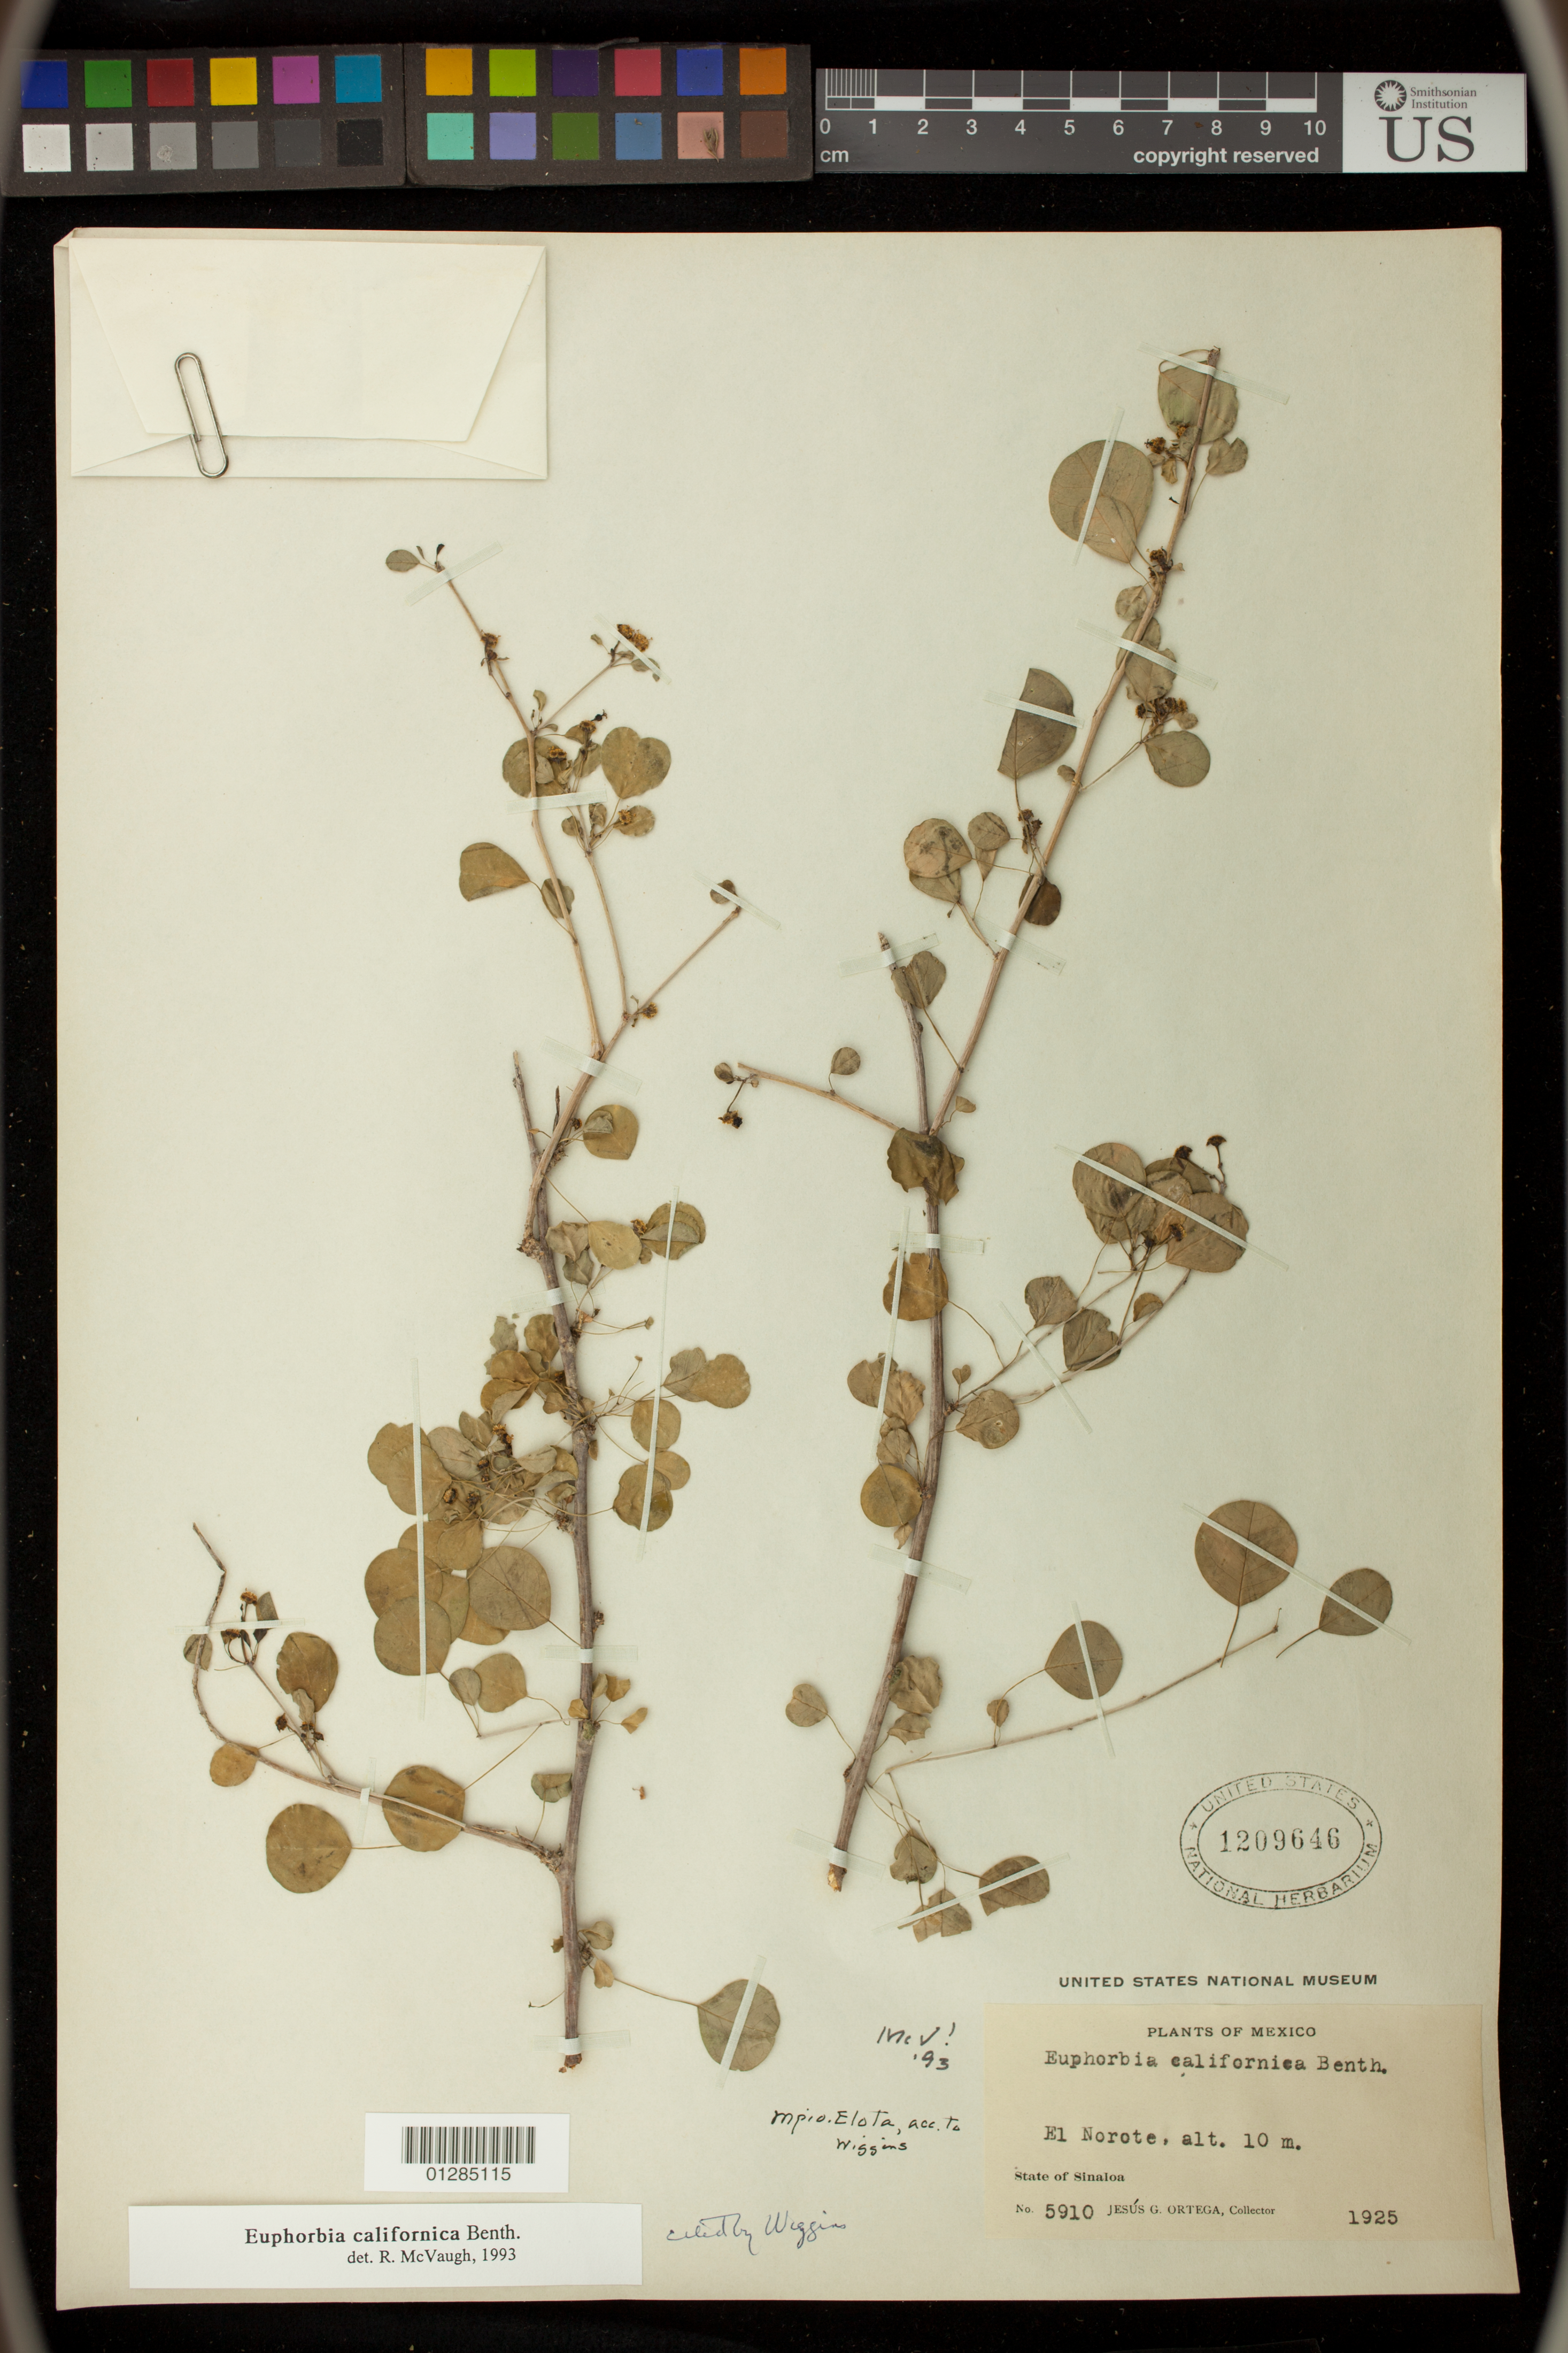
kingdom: Plantae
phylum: Tracheophyta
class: Magnoliopsida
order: Malpighiales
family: Euphorbiaceae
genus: Euphorbia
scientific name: Euphorbia californica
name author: Benth.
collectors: J. Ortega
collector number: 5910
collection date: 1925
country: Mexico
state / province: Sinaloa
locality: El Norote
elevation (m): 10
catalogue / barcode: US 1209646